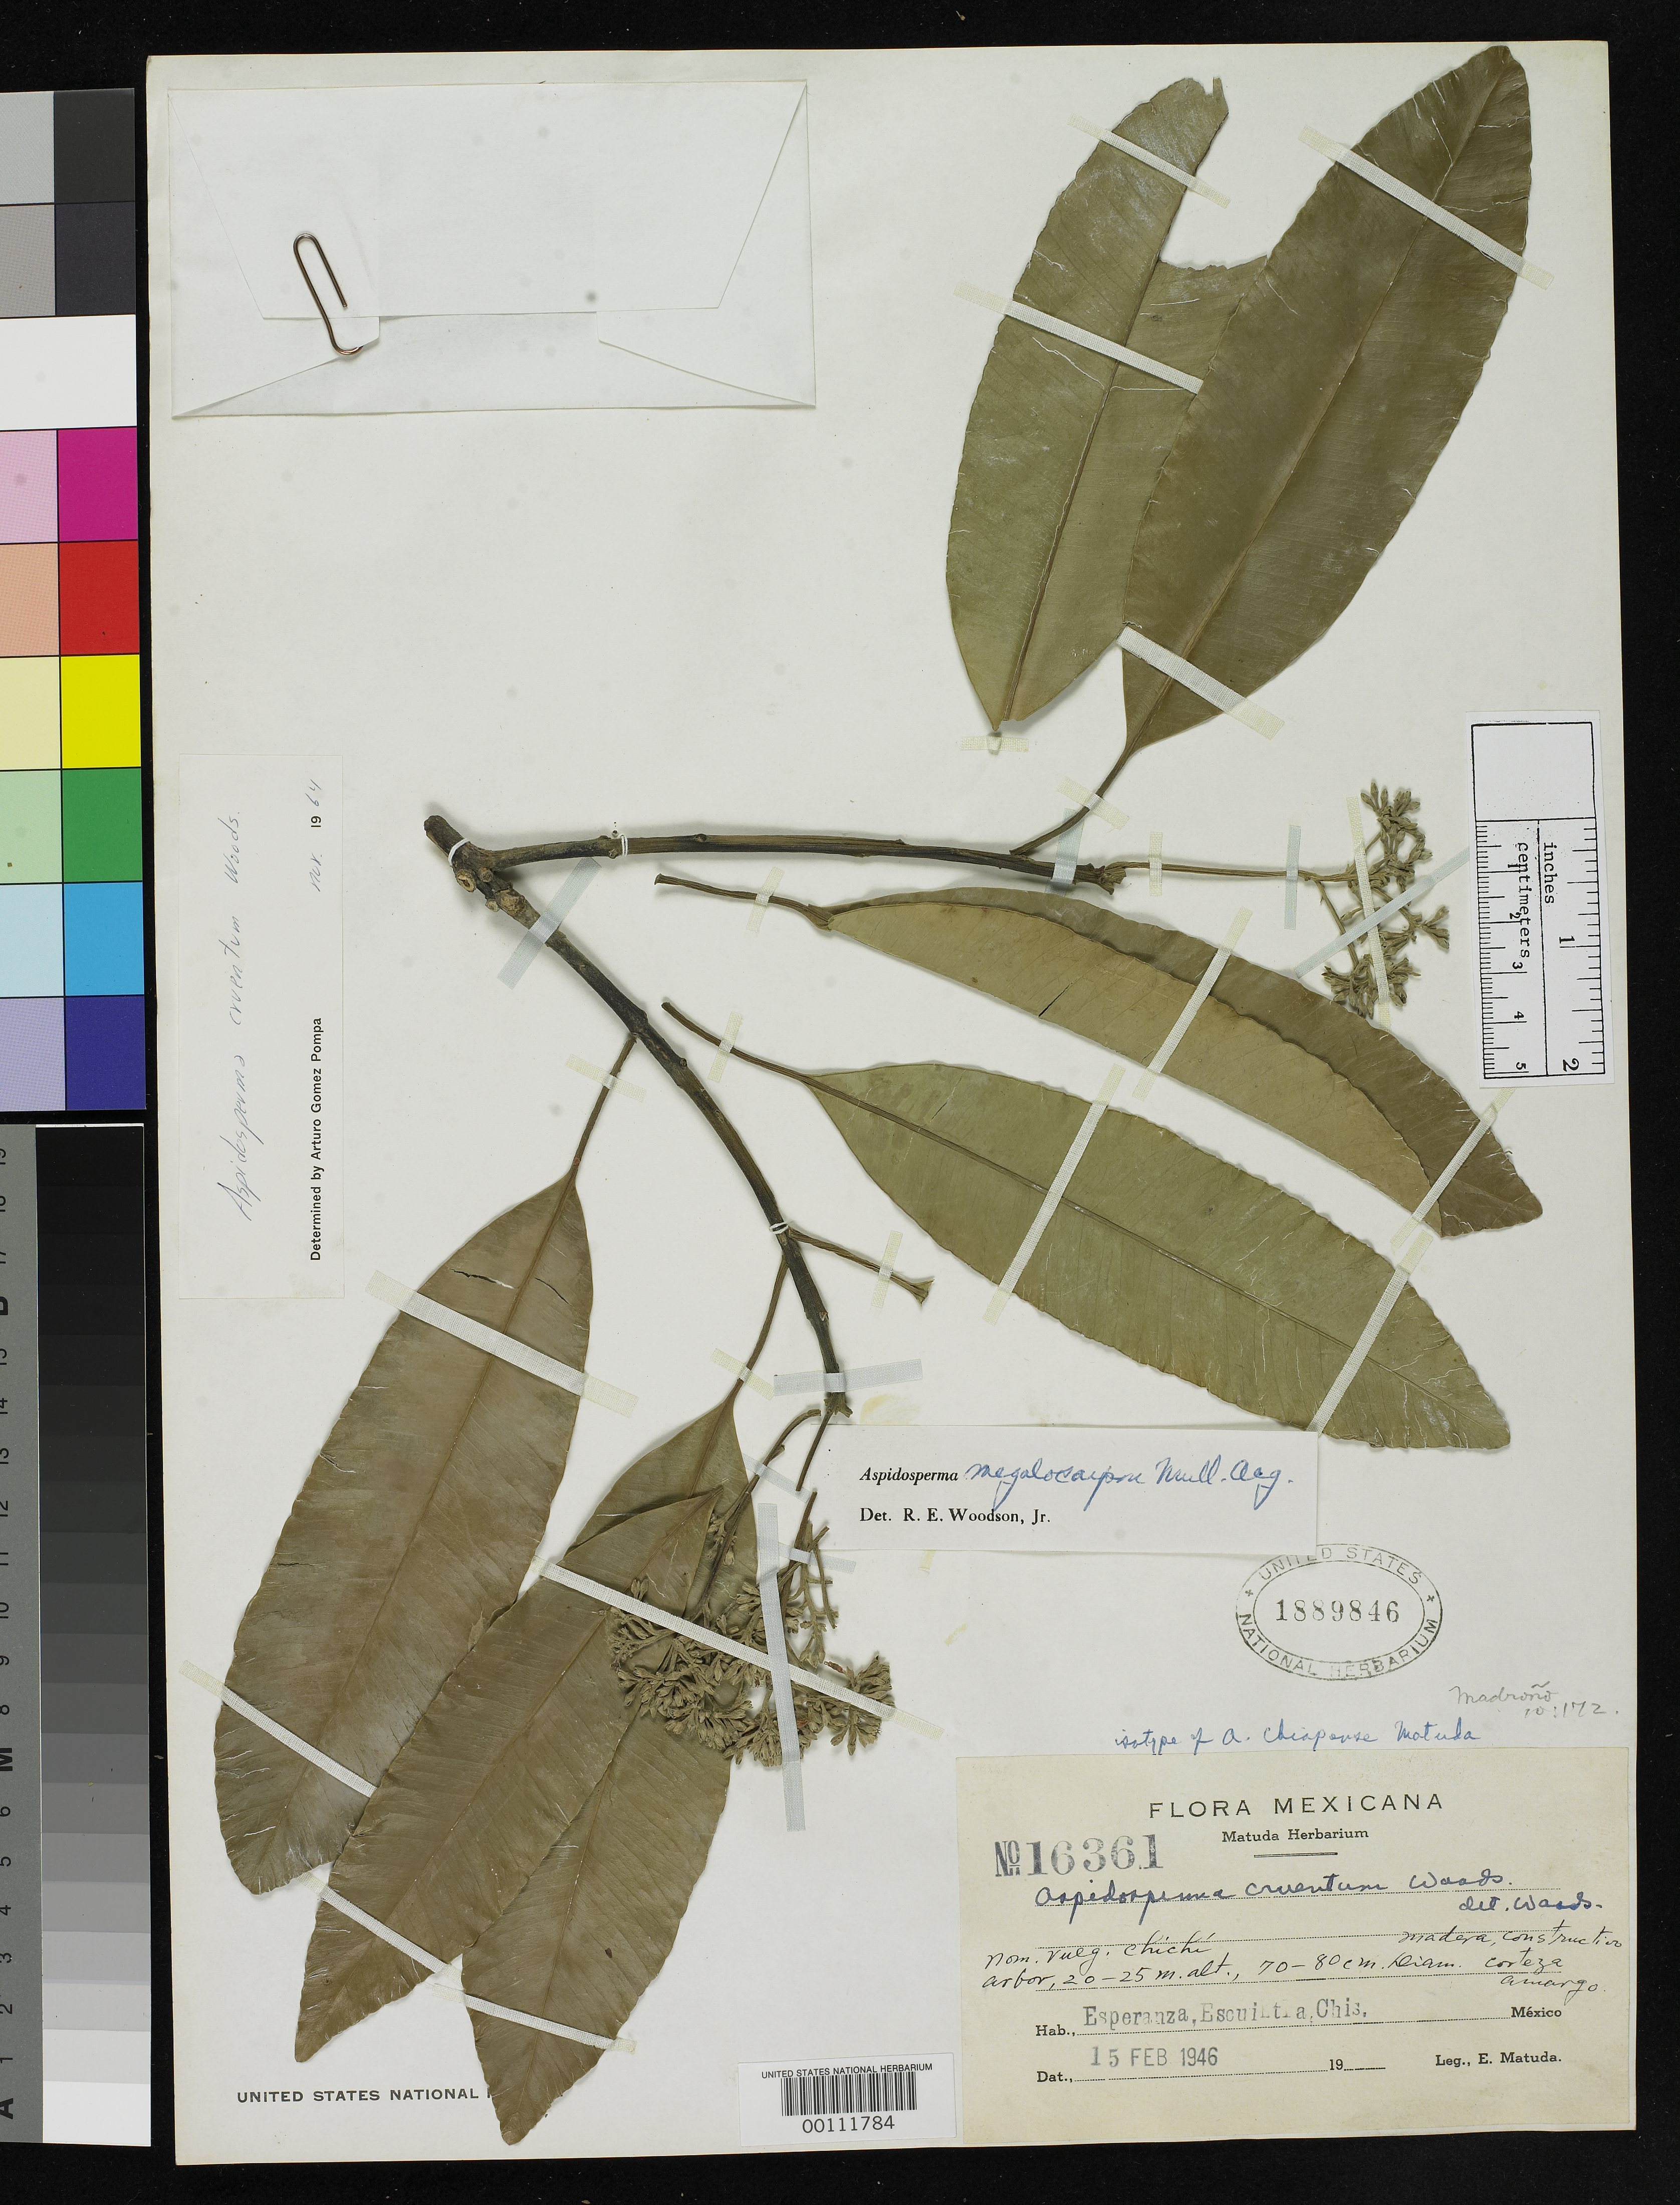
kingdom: Plantae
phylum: Tracheophyta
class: Magnoliopsida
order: Gentianales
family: Apocynaceae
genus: Aspidosperma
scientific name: Aspidosperma chiapense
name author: Matuda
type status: Isotype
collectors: E. Matuda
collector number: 16361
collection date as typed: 15 Feb 1946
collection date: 1946-02-15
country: Mexico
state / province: Chiapas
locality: Esperanza, Escuintla.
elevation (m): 160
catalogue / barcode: US 1889846